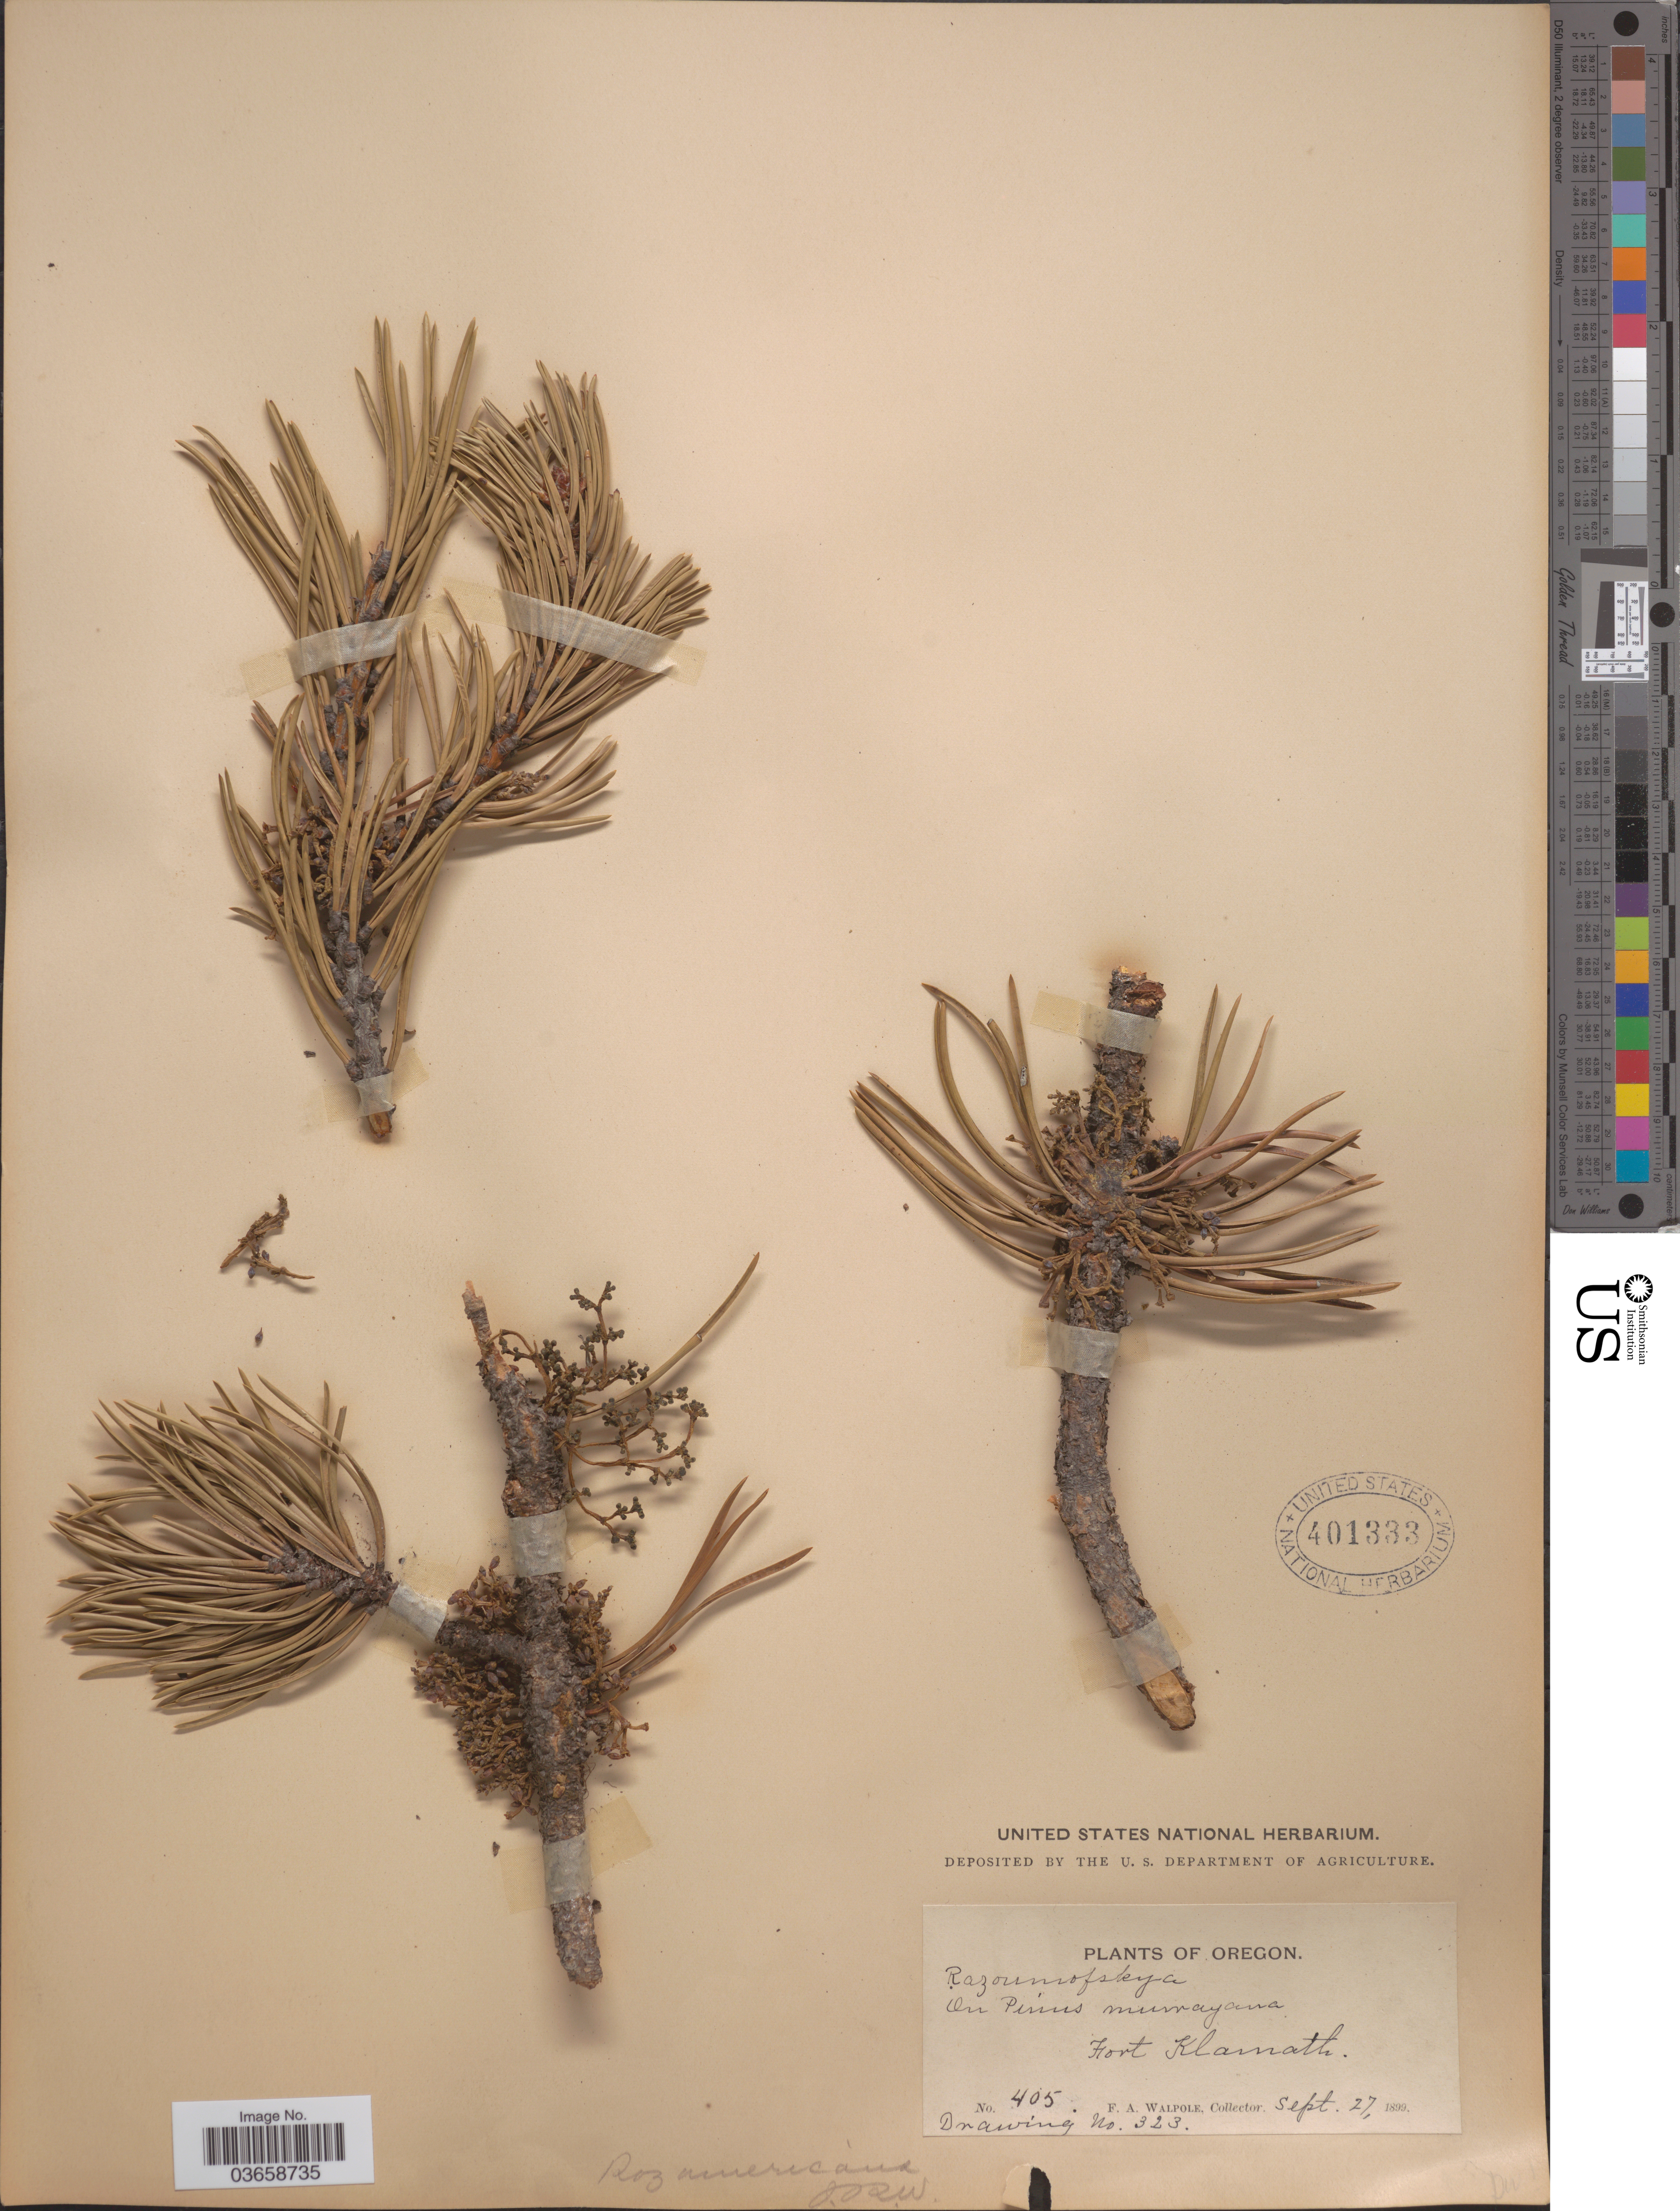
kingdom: Plantae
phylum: Tracheophyta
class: Magnoliopsida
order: Santalales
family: Viscaceae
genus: Arceuthobium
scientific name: Arceuthobium americanum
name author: Nutt. ex A. Gray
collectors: F. Walpole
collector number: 405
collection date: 1899-09-27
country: United States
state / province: Oregon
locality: Fort Klamath.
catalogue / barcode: US 401333